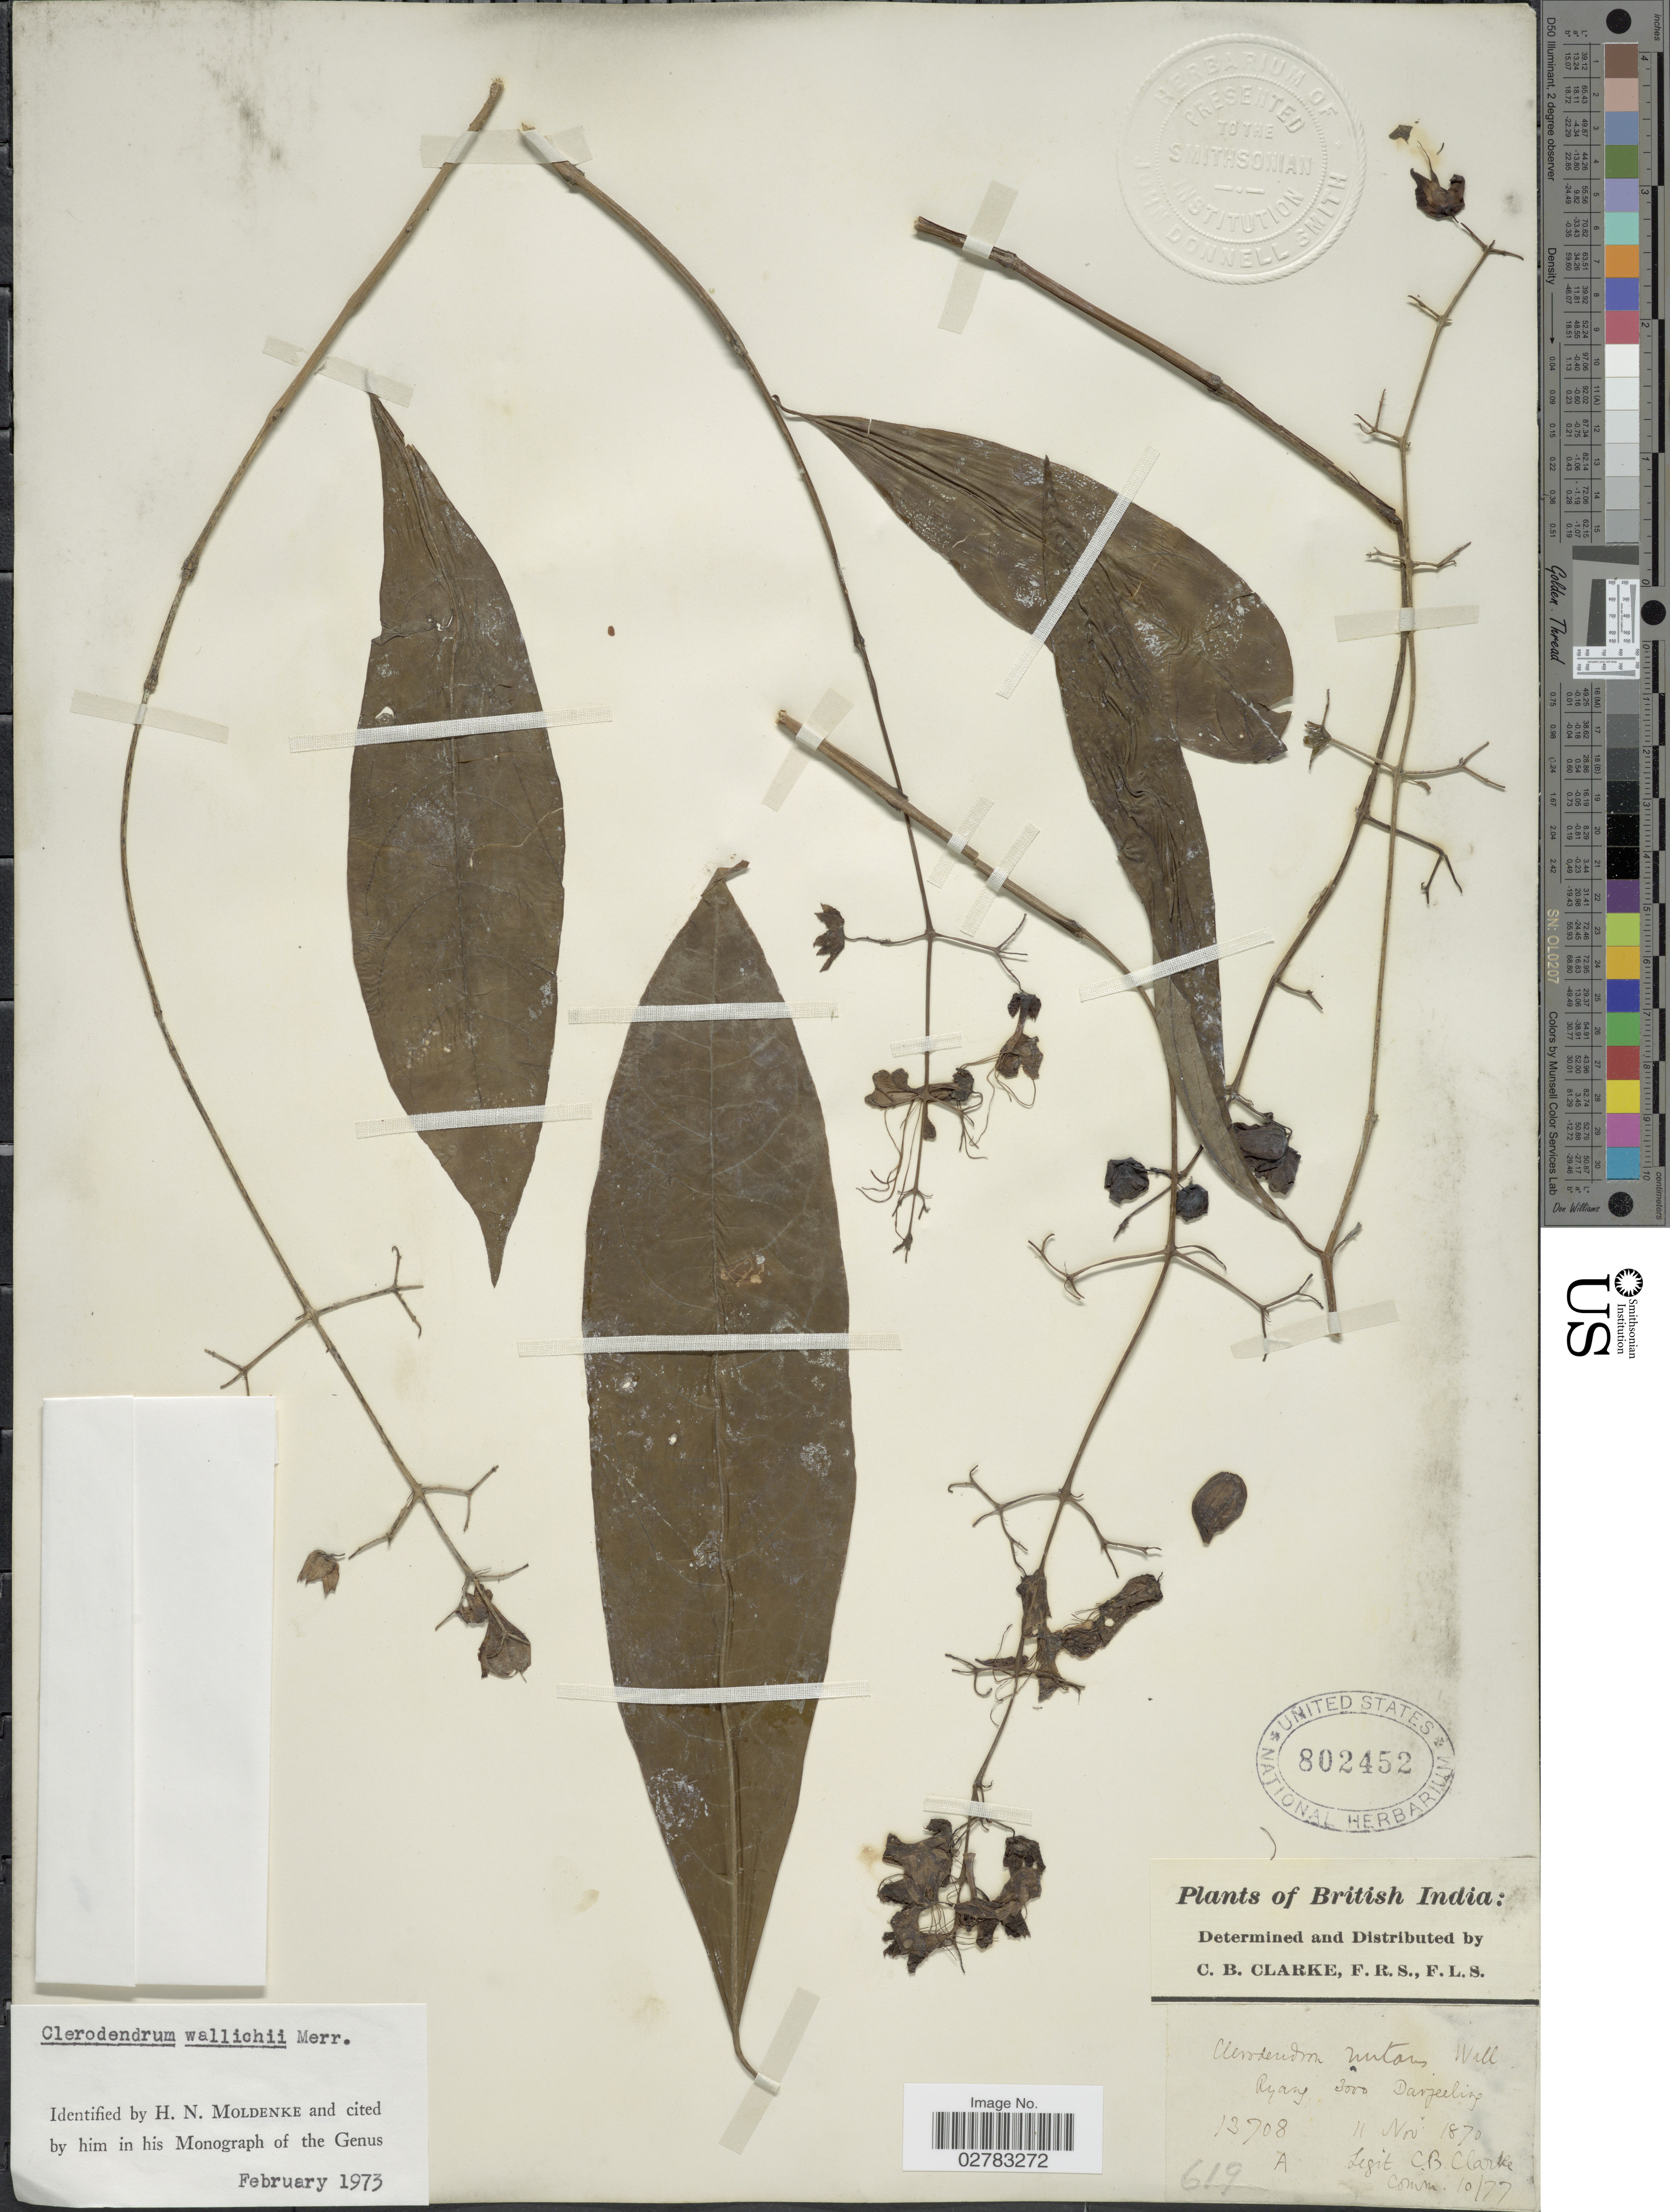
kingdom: Plantae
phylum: Tracheophyta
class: Magnoliopsida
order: Lamiales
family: Lamiaceae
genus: Clerodendrum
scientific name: Clerodendrum wallichii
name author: Merr.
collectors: C. B. Clarke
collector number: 13708A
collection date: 1870-11-11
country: India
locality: British India, Ryang, Darjeeling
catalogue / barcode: US 802452